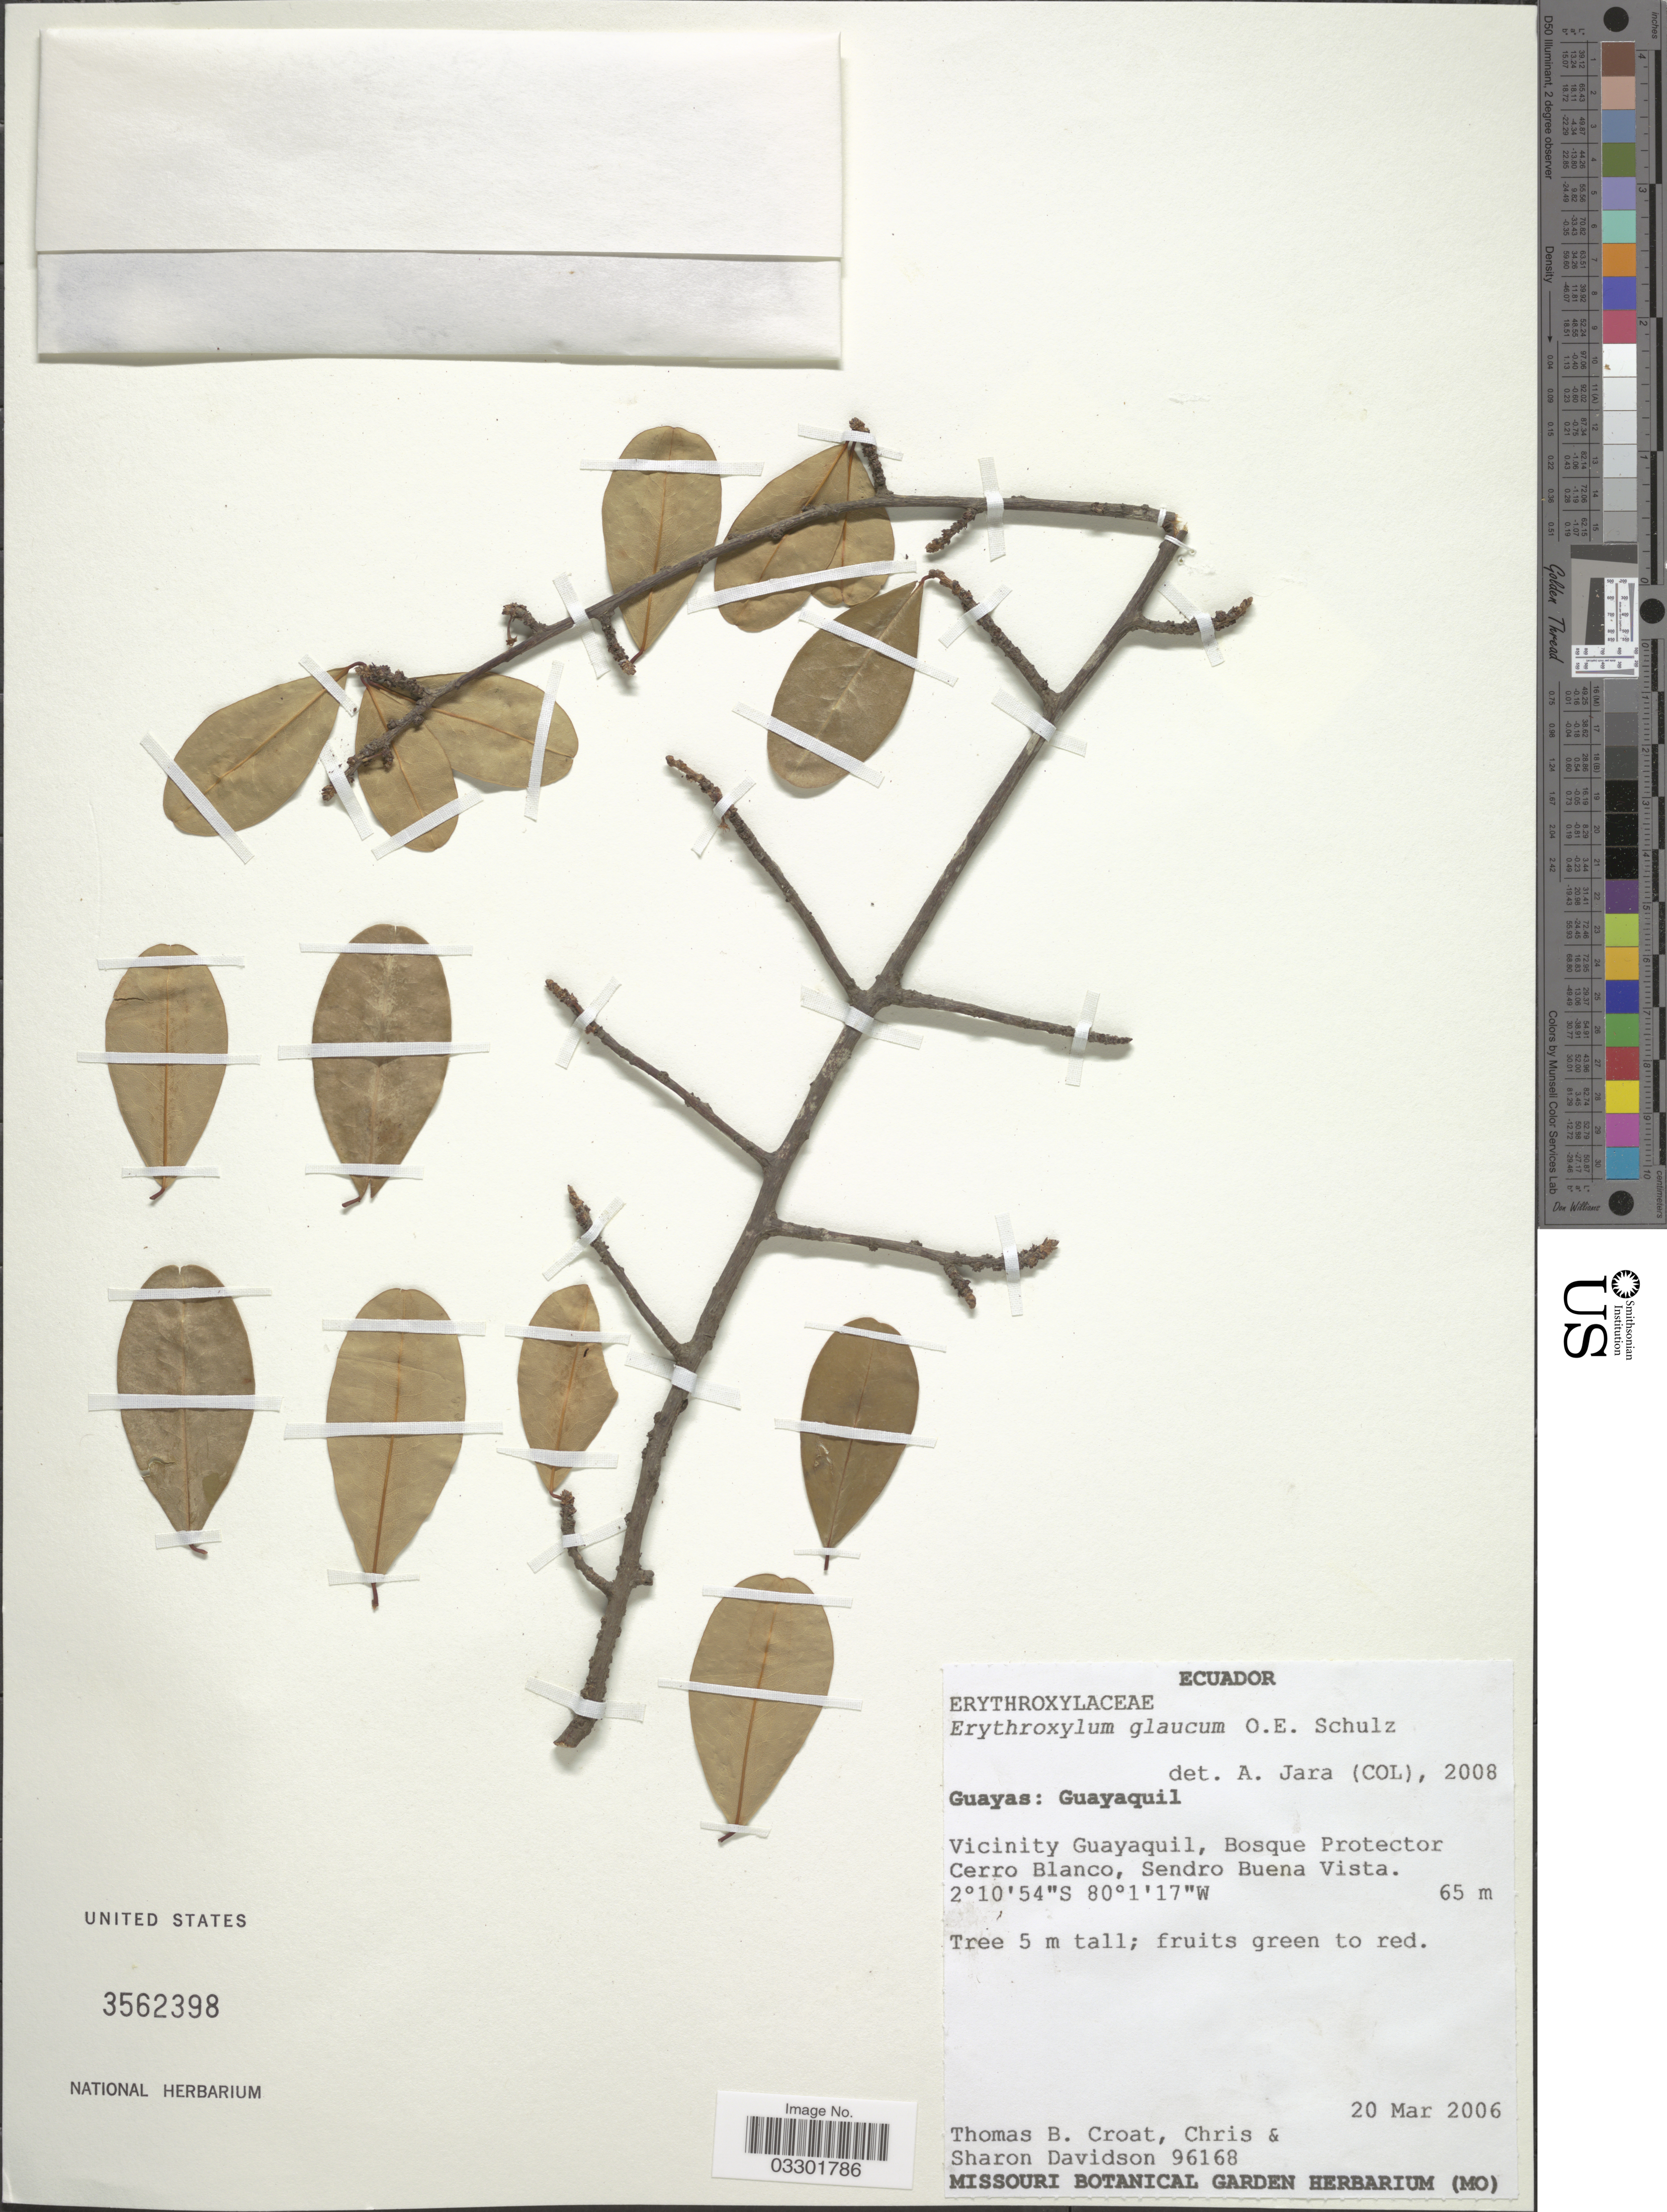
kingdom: Plantae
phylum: Tracheophyta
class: Magnoliopsida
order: Malpighiales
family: Erythroxylaceae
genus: Erythroxylum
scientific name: Erythroxylum glaucum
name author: O.E. Schulz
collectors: T. B. Croat, C. Davidson & S. Davidson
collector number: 96168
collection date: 2006-03-20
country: Ecuador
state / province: Guayas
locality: Guayaquil. Vicinity of Guayaquil. Bosque Protector Cerro Blanco, Sendro Buena Vista.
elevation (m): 65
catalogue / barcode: US 3562398